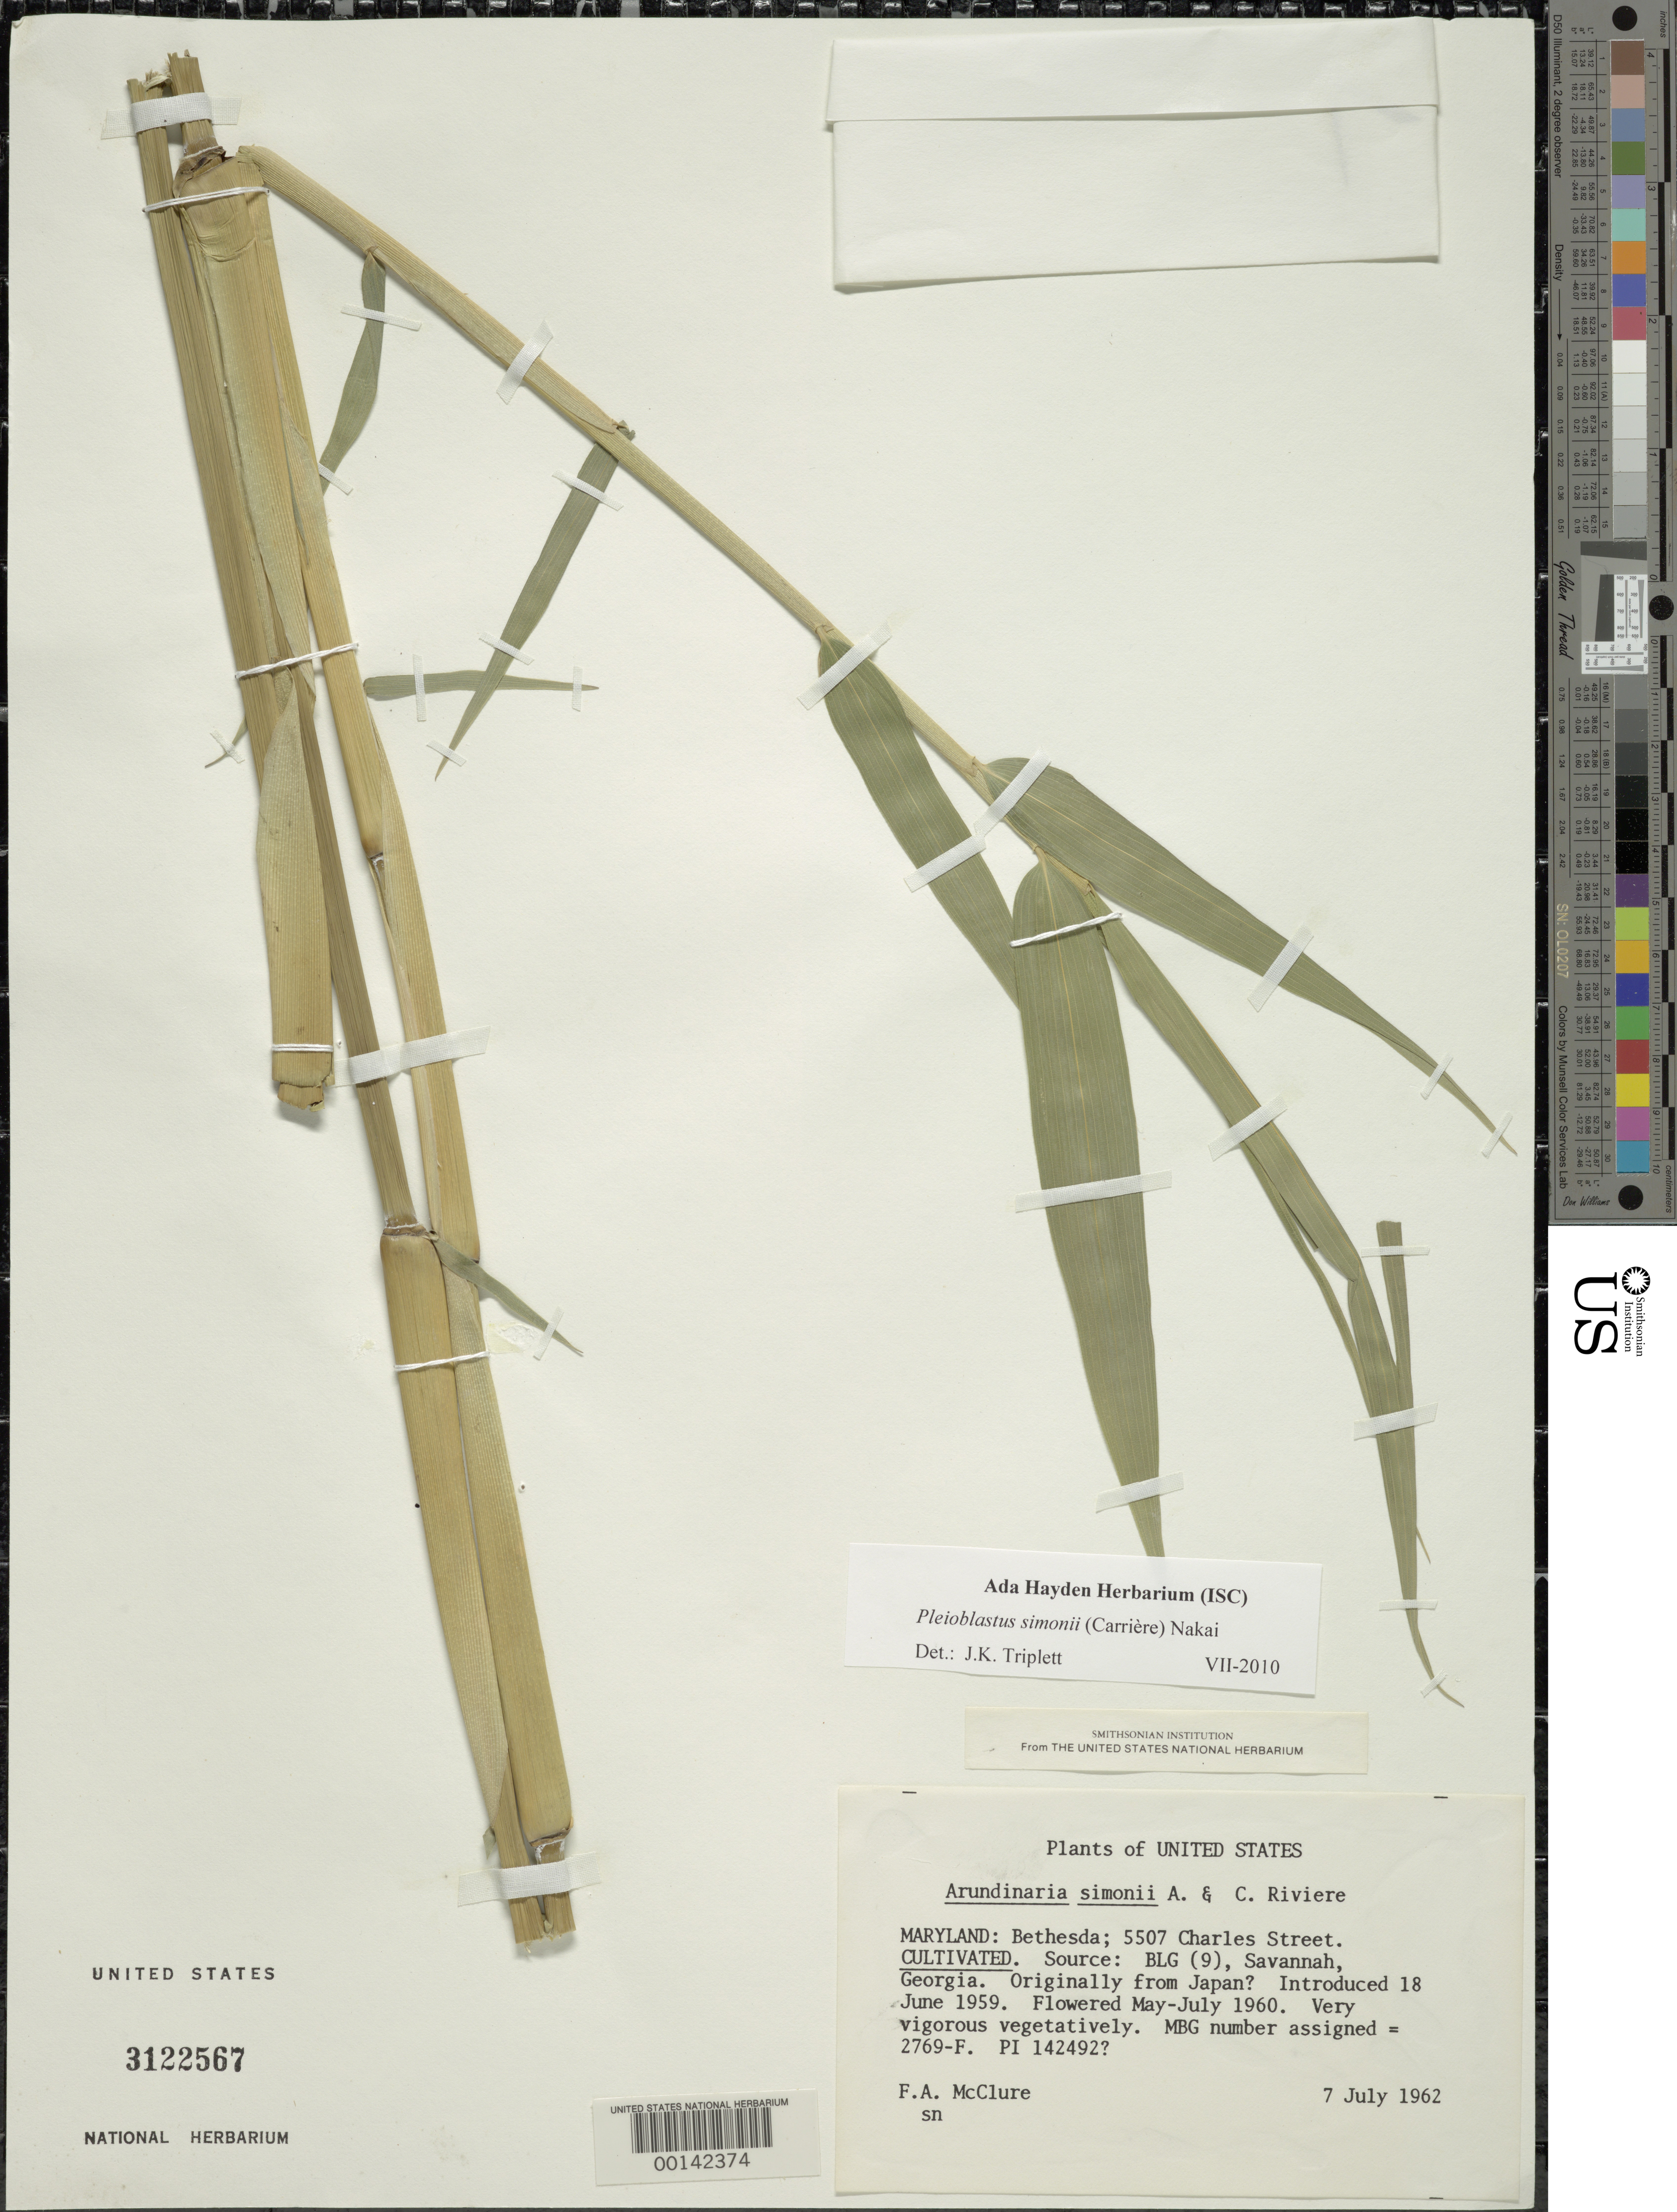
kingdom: Plantae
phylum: Tracheophyta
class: Liliopsida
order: Poales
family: Poaceae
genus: Pleioblastus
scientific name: Pleioblastus simonii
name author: (Carrière) Nakai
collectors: F. A. McClure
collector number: MBG 2769-F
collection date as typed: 07 Jul 1962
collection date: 1962-07-07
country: United States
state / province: Maryland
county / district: Montgomery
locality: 5507 Charles Street, Bethesda (McClure's garden)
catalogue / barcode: US 3122567